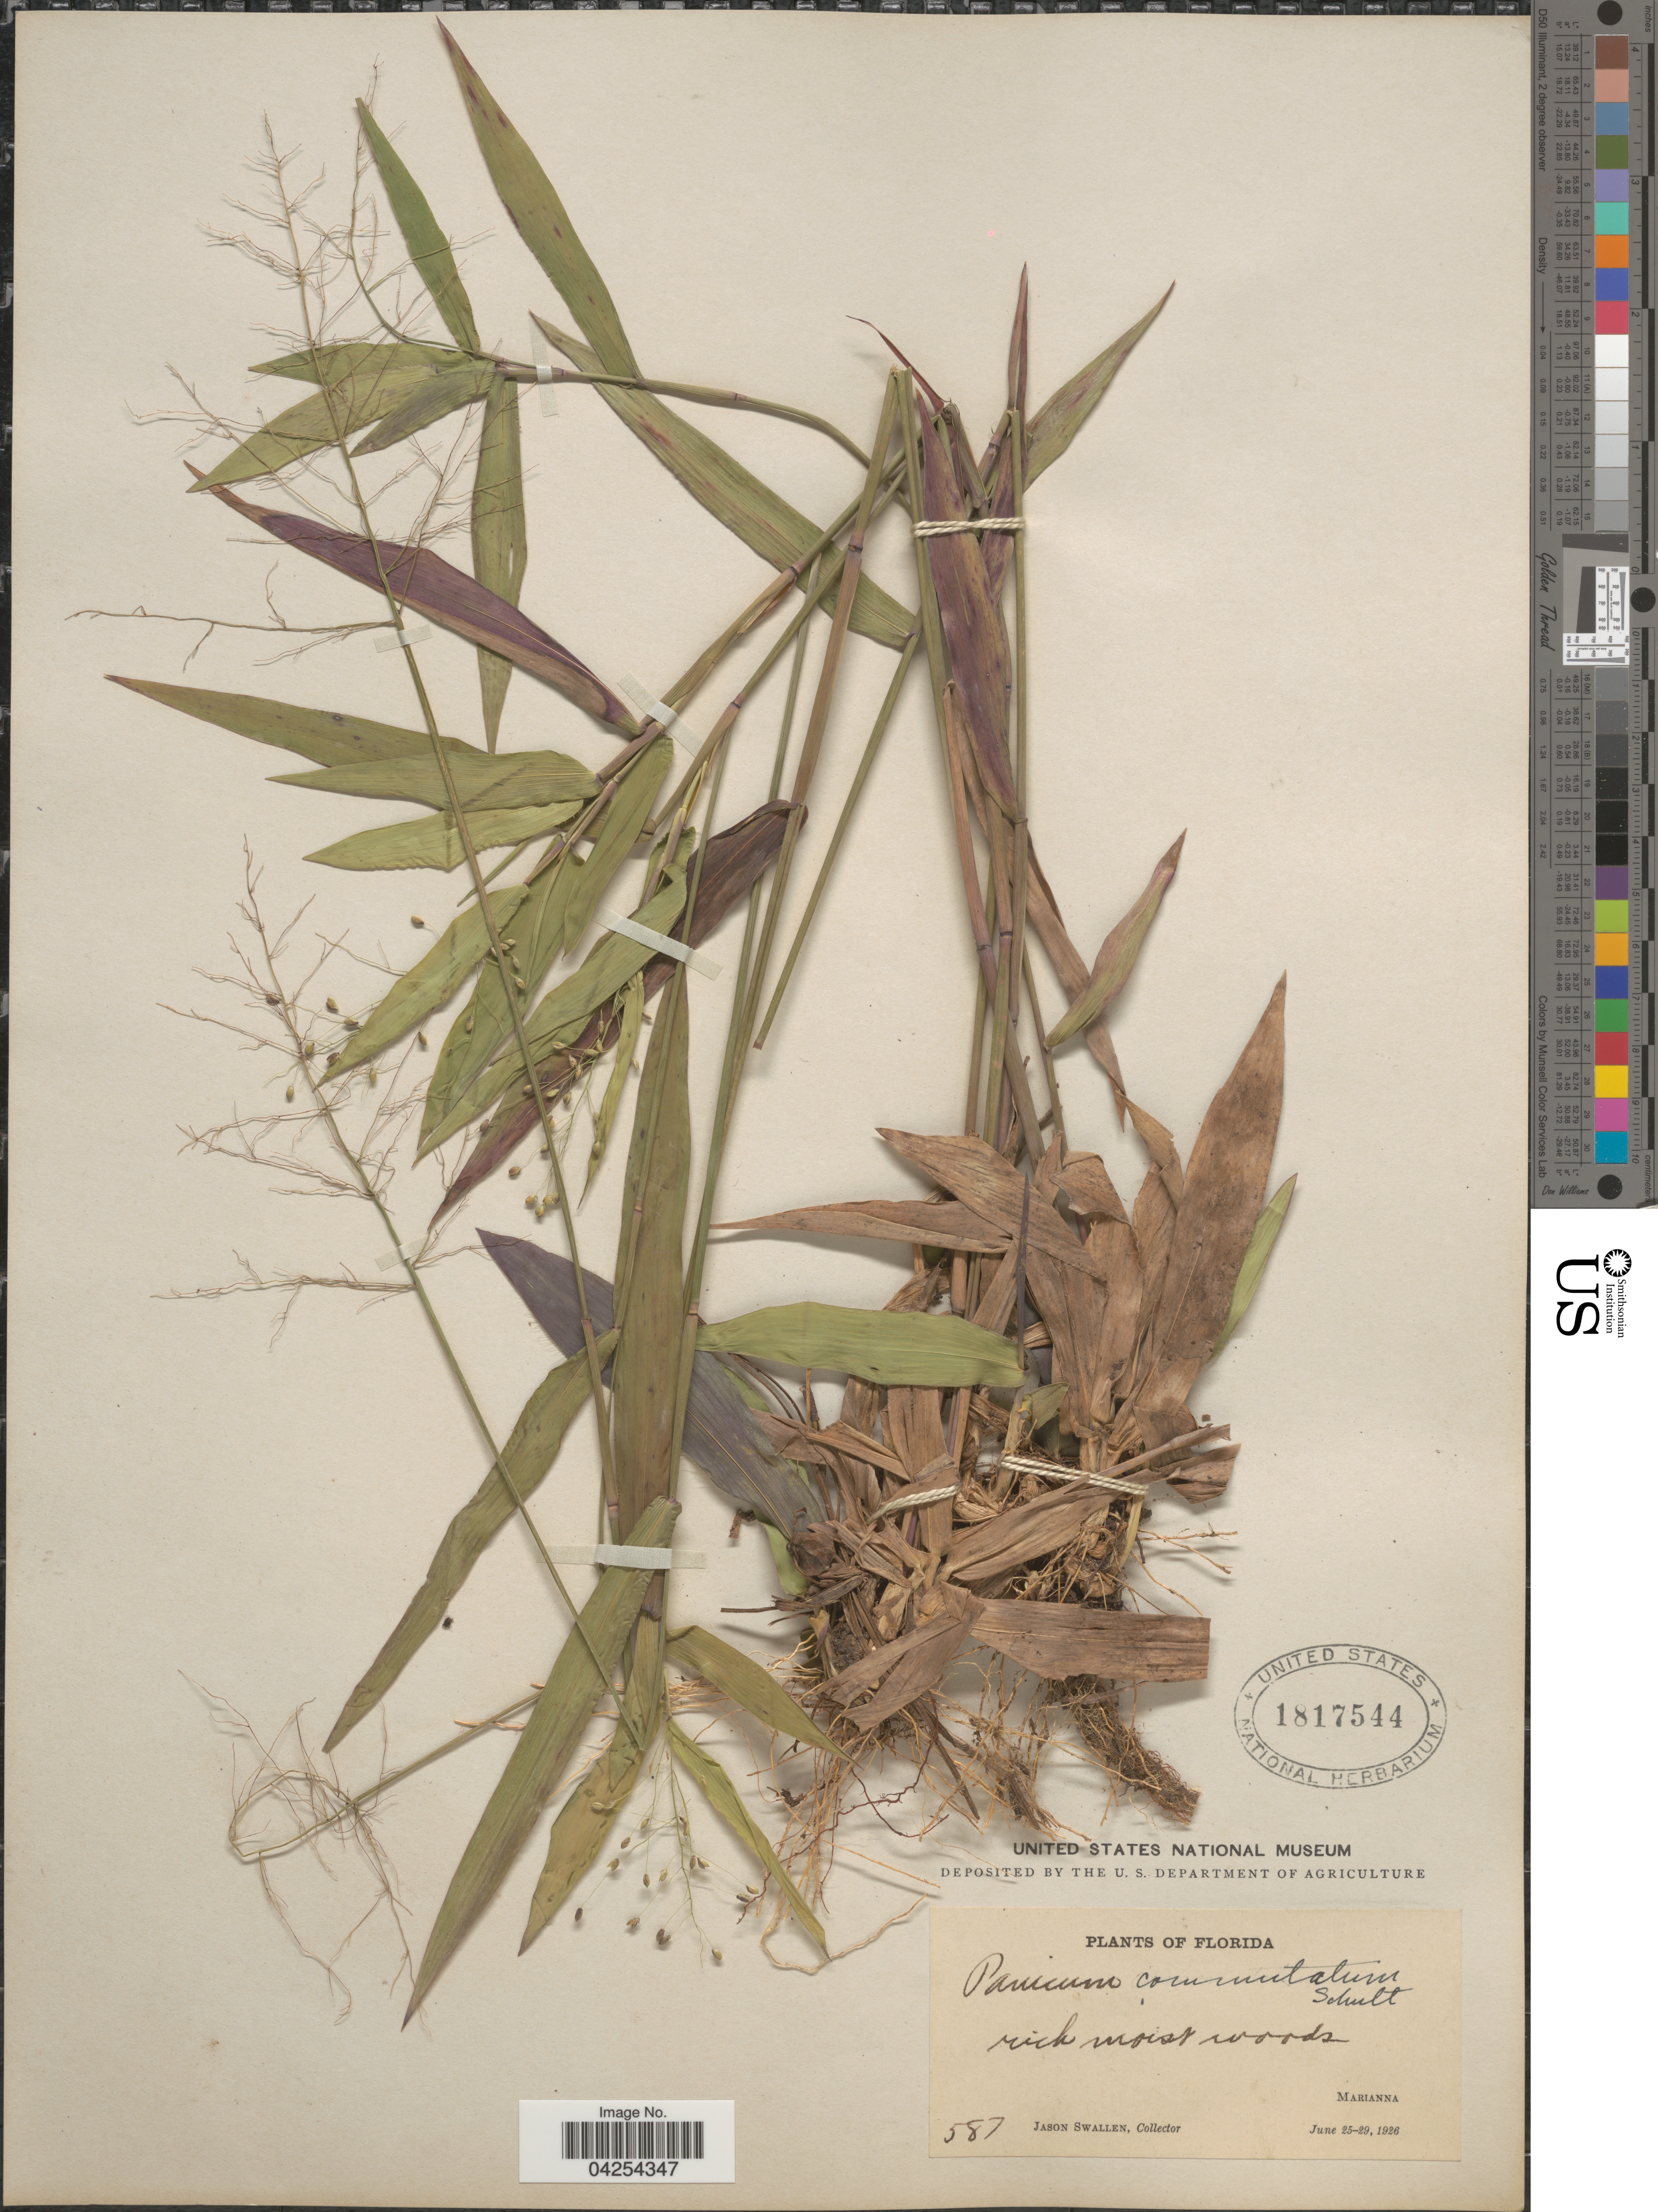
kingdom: Plantae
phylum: Tracheophyta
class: Liliopsida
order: Poales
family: Poaceae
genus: Dichanthelium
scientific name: Dichanthelium commutatum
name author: (Schult.) Gould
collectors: J. R. Swallen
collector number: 587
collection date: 1926-06-25/1926-06-29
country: United States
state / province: Florida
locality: Marianna.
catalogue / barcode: US 1817544